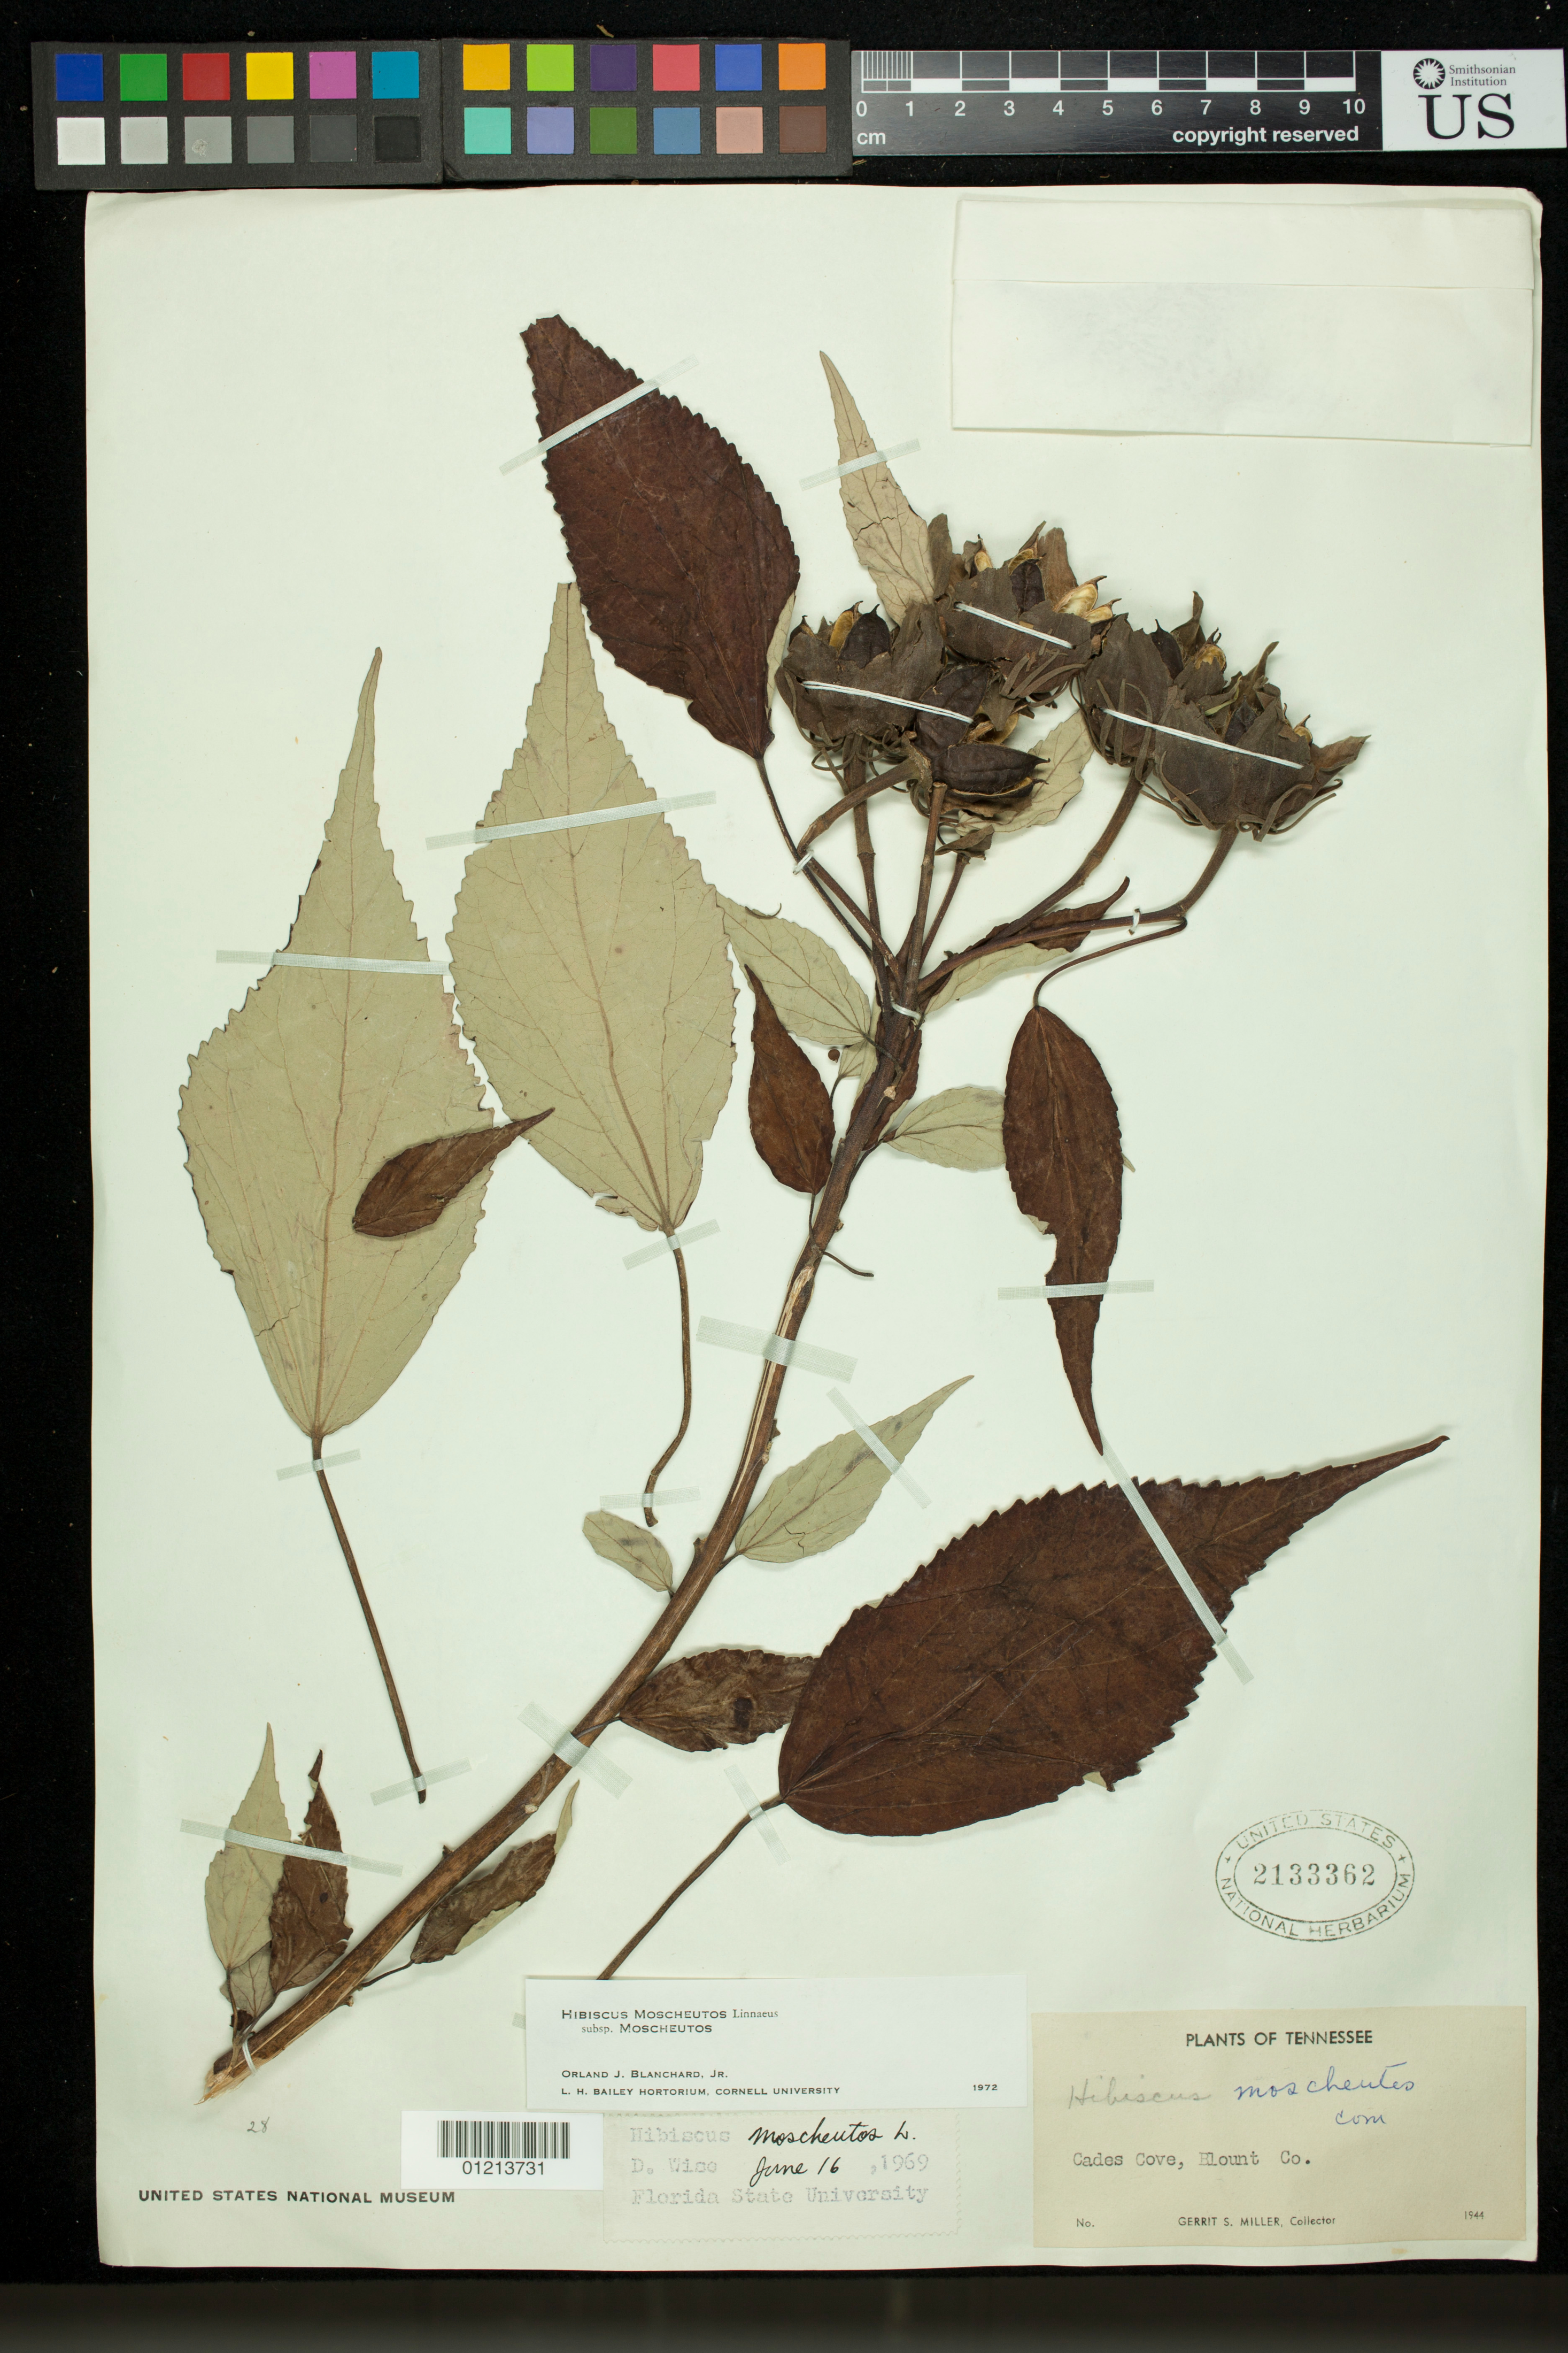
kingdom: Plantae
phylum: Tracheophyta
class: Magnoliopsida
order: Malvales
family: Malvaceae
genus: Hibiscus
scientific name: Hibiscus moscheutos subsp. moscheutos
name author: L.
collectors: G. S. Miller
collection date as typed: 1944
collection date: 1944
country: United States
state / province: Tennessee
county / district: Blount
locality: Tennessee: Cades Cove, Blount Co.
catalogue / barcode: US 2133362